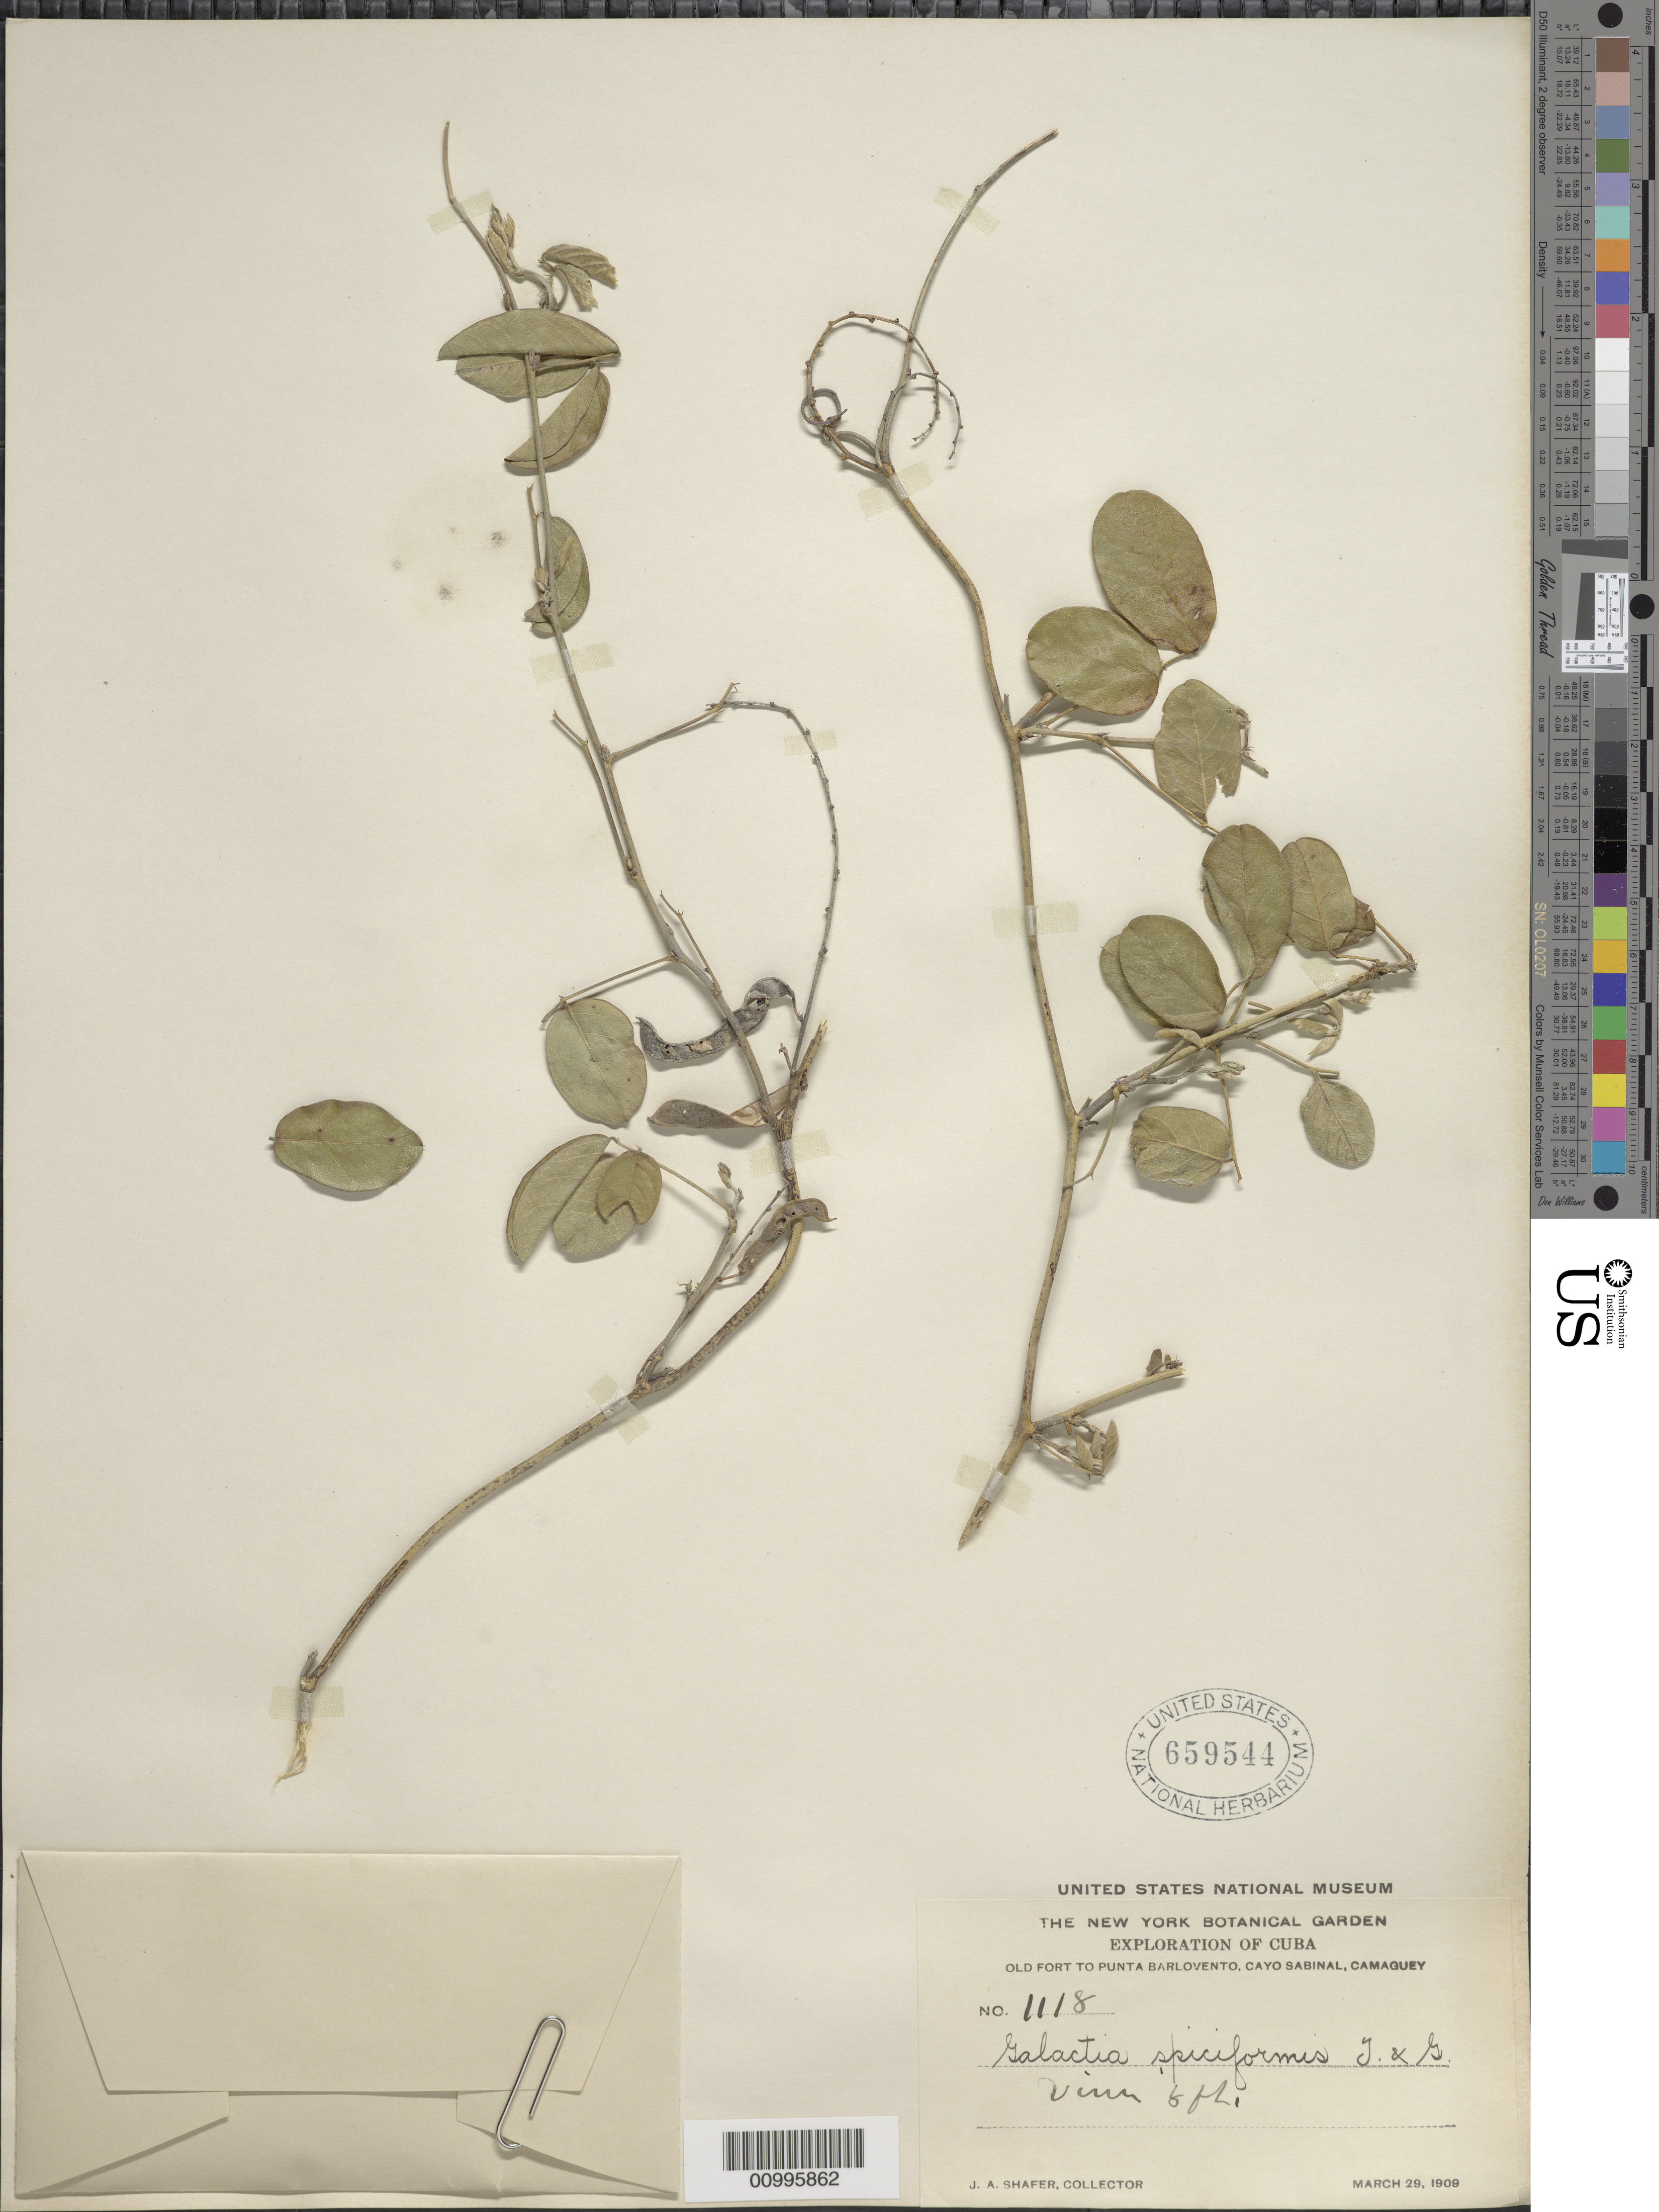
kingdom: Plantae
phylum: Tracheophyta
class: Magnoliopsida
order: Fabales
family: Fabaceae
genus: Galactia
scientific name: Galactia spiciformis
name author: Torr. & A. Gray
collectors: J. A. Shafer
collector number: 1118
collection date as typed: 29 Mar 1909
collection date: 1909-03-29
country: Cuba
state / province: Camagüey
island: Cuba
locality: Old Fort to Punta Barlovento,Cayo Sabinal,Cmaguey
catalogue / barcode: US 659544